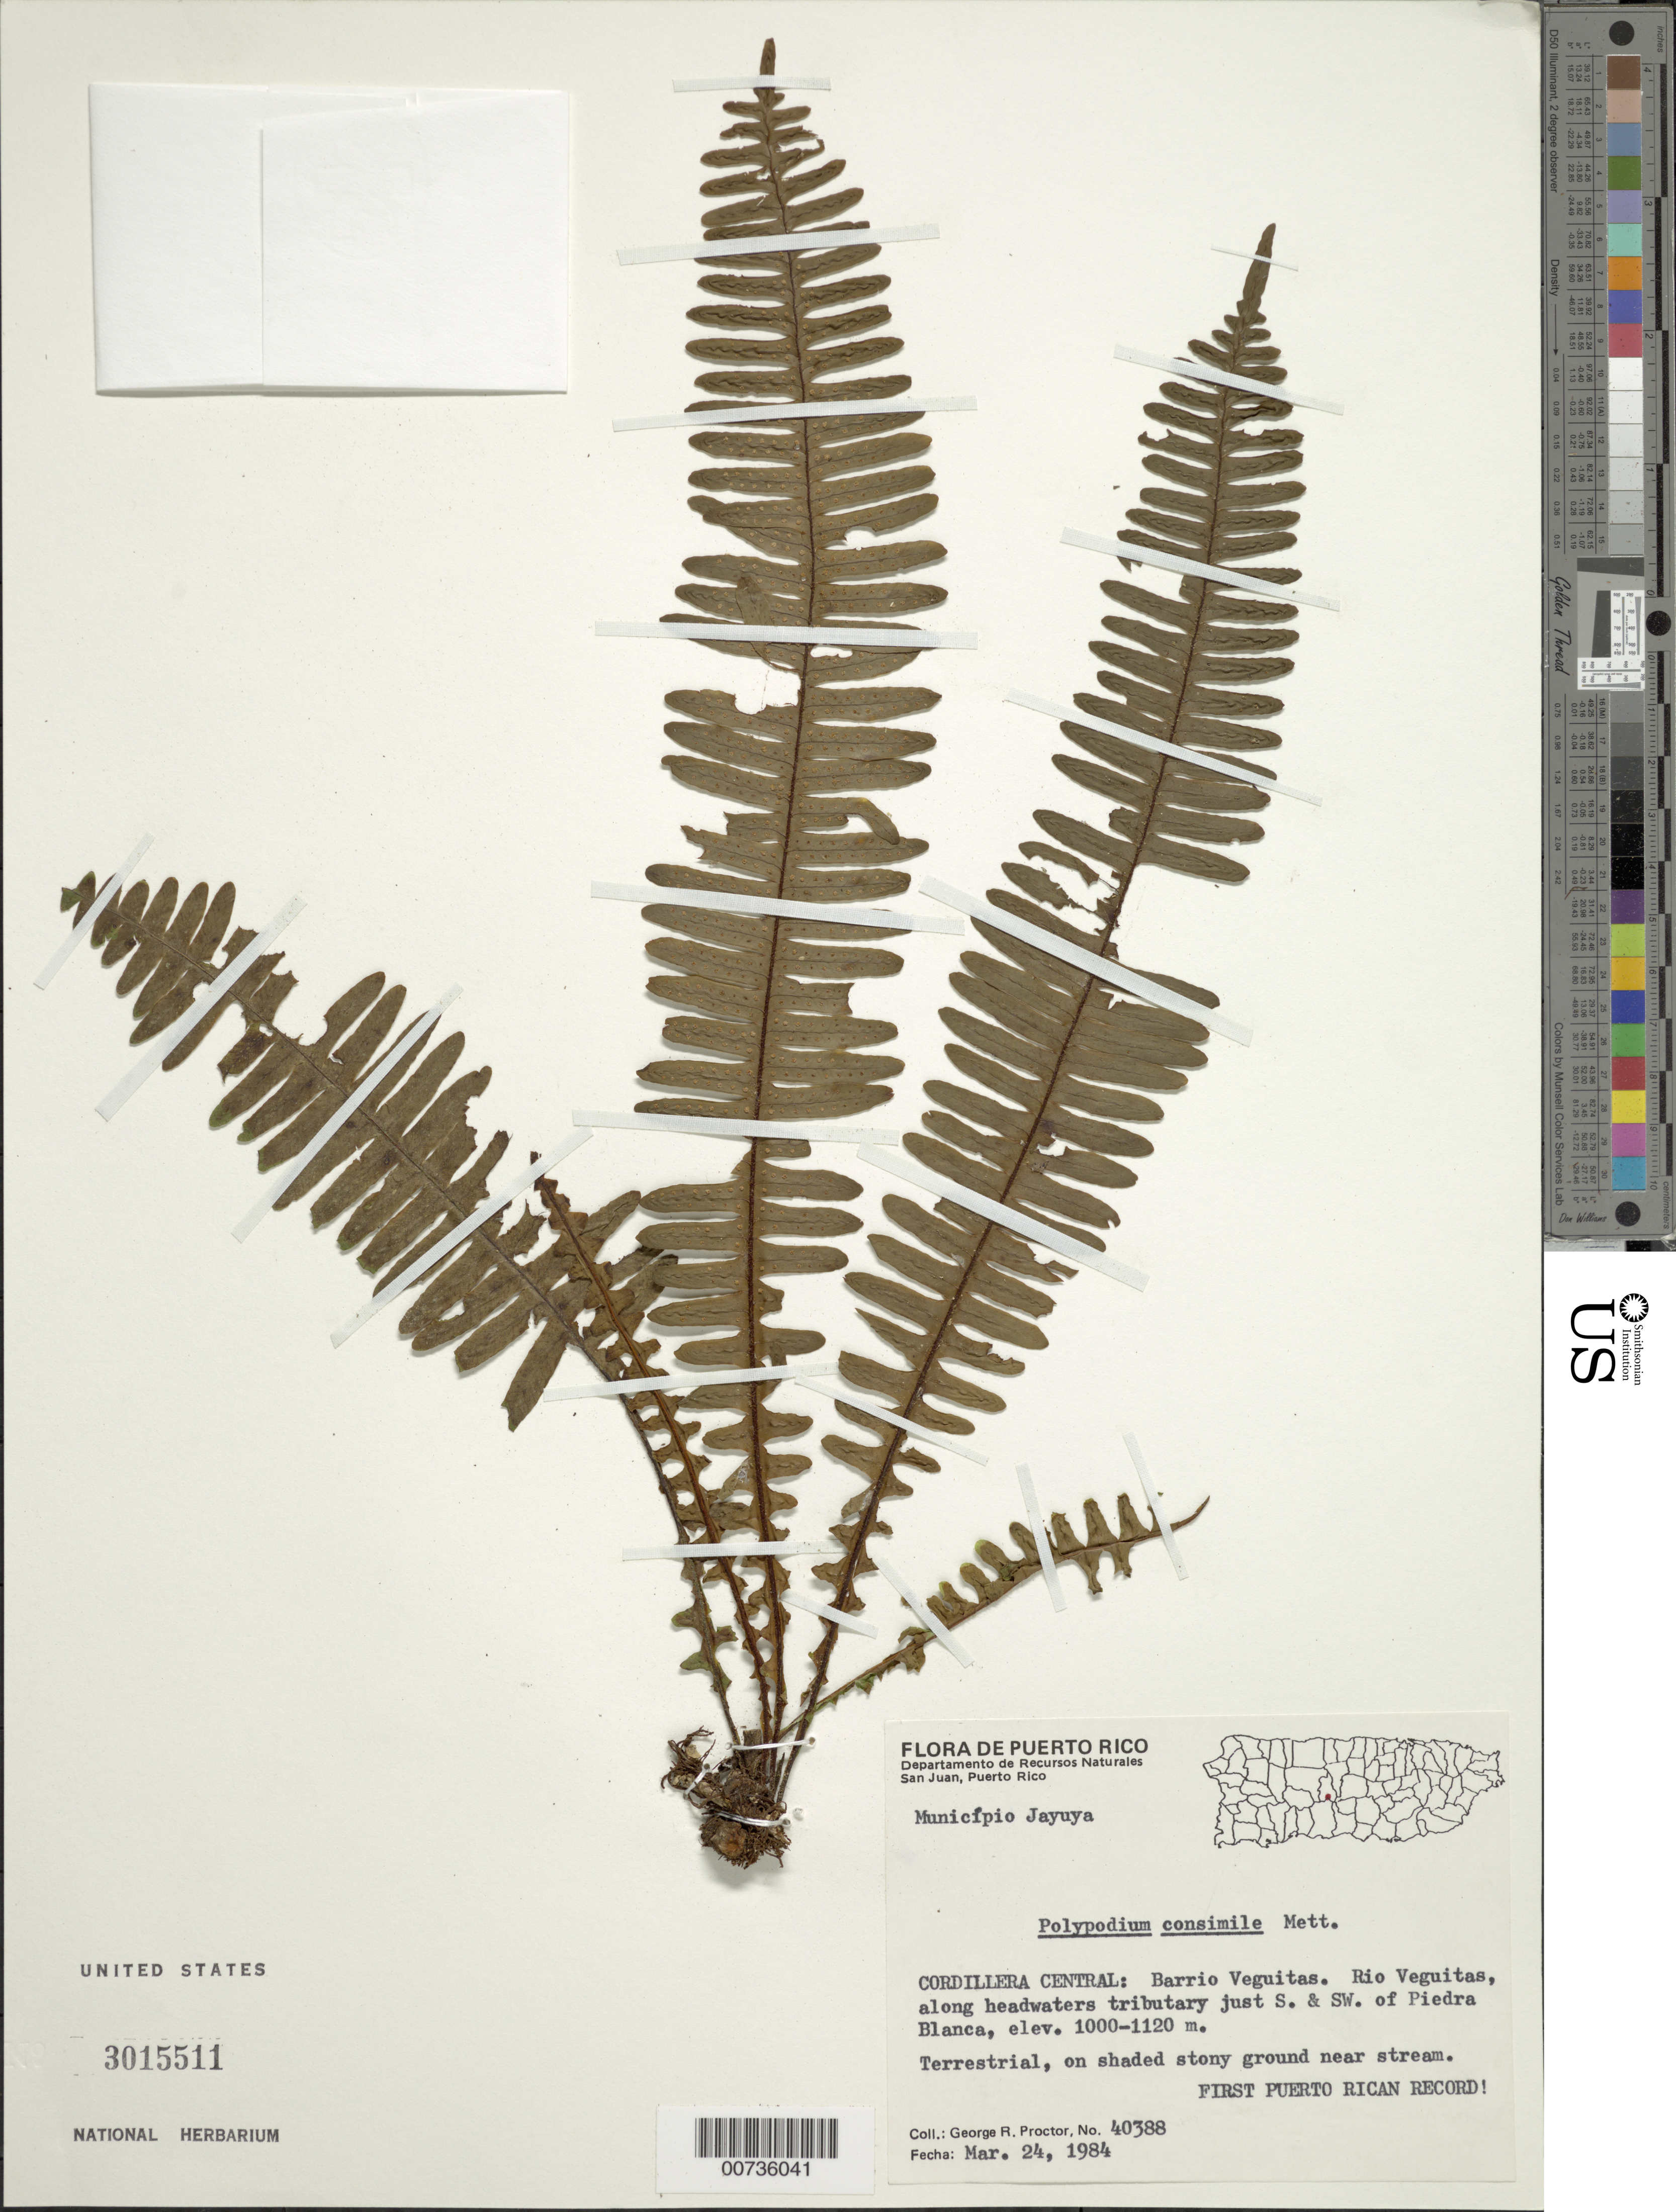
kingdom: Plantae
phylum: Tracheophyta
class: Polypodiopsida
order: Polypodiales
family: Polypodiaceae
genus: Pecluma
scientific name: Pecluma consimilis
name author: (Mett.) M.G. Price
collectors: G. R. Proctor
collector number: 40388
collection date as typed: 24 Mar 1984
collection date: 1984-03-24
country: Puerto Rico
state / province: Jayuya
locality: Mun. Jayuya, Cordillera Central: Barrio Veguitas, Rio Veguitas, along headwaters tributary just S & SW of Piedra Blanca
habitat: Terrestrial, on shaded stony ground near stream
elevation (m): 1000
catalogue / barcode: US 3015511